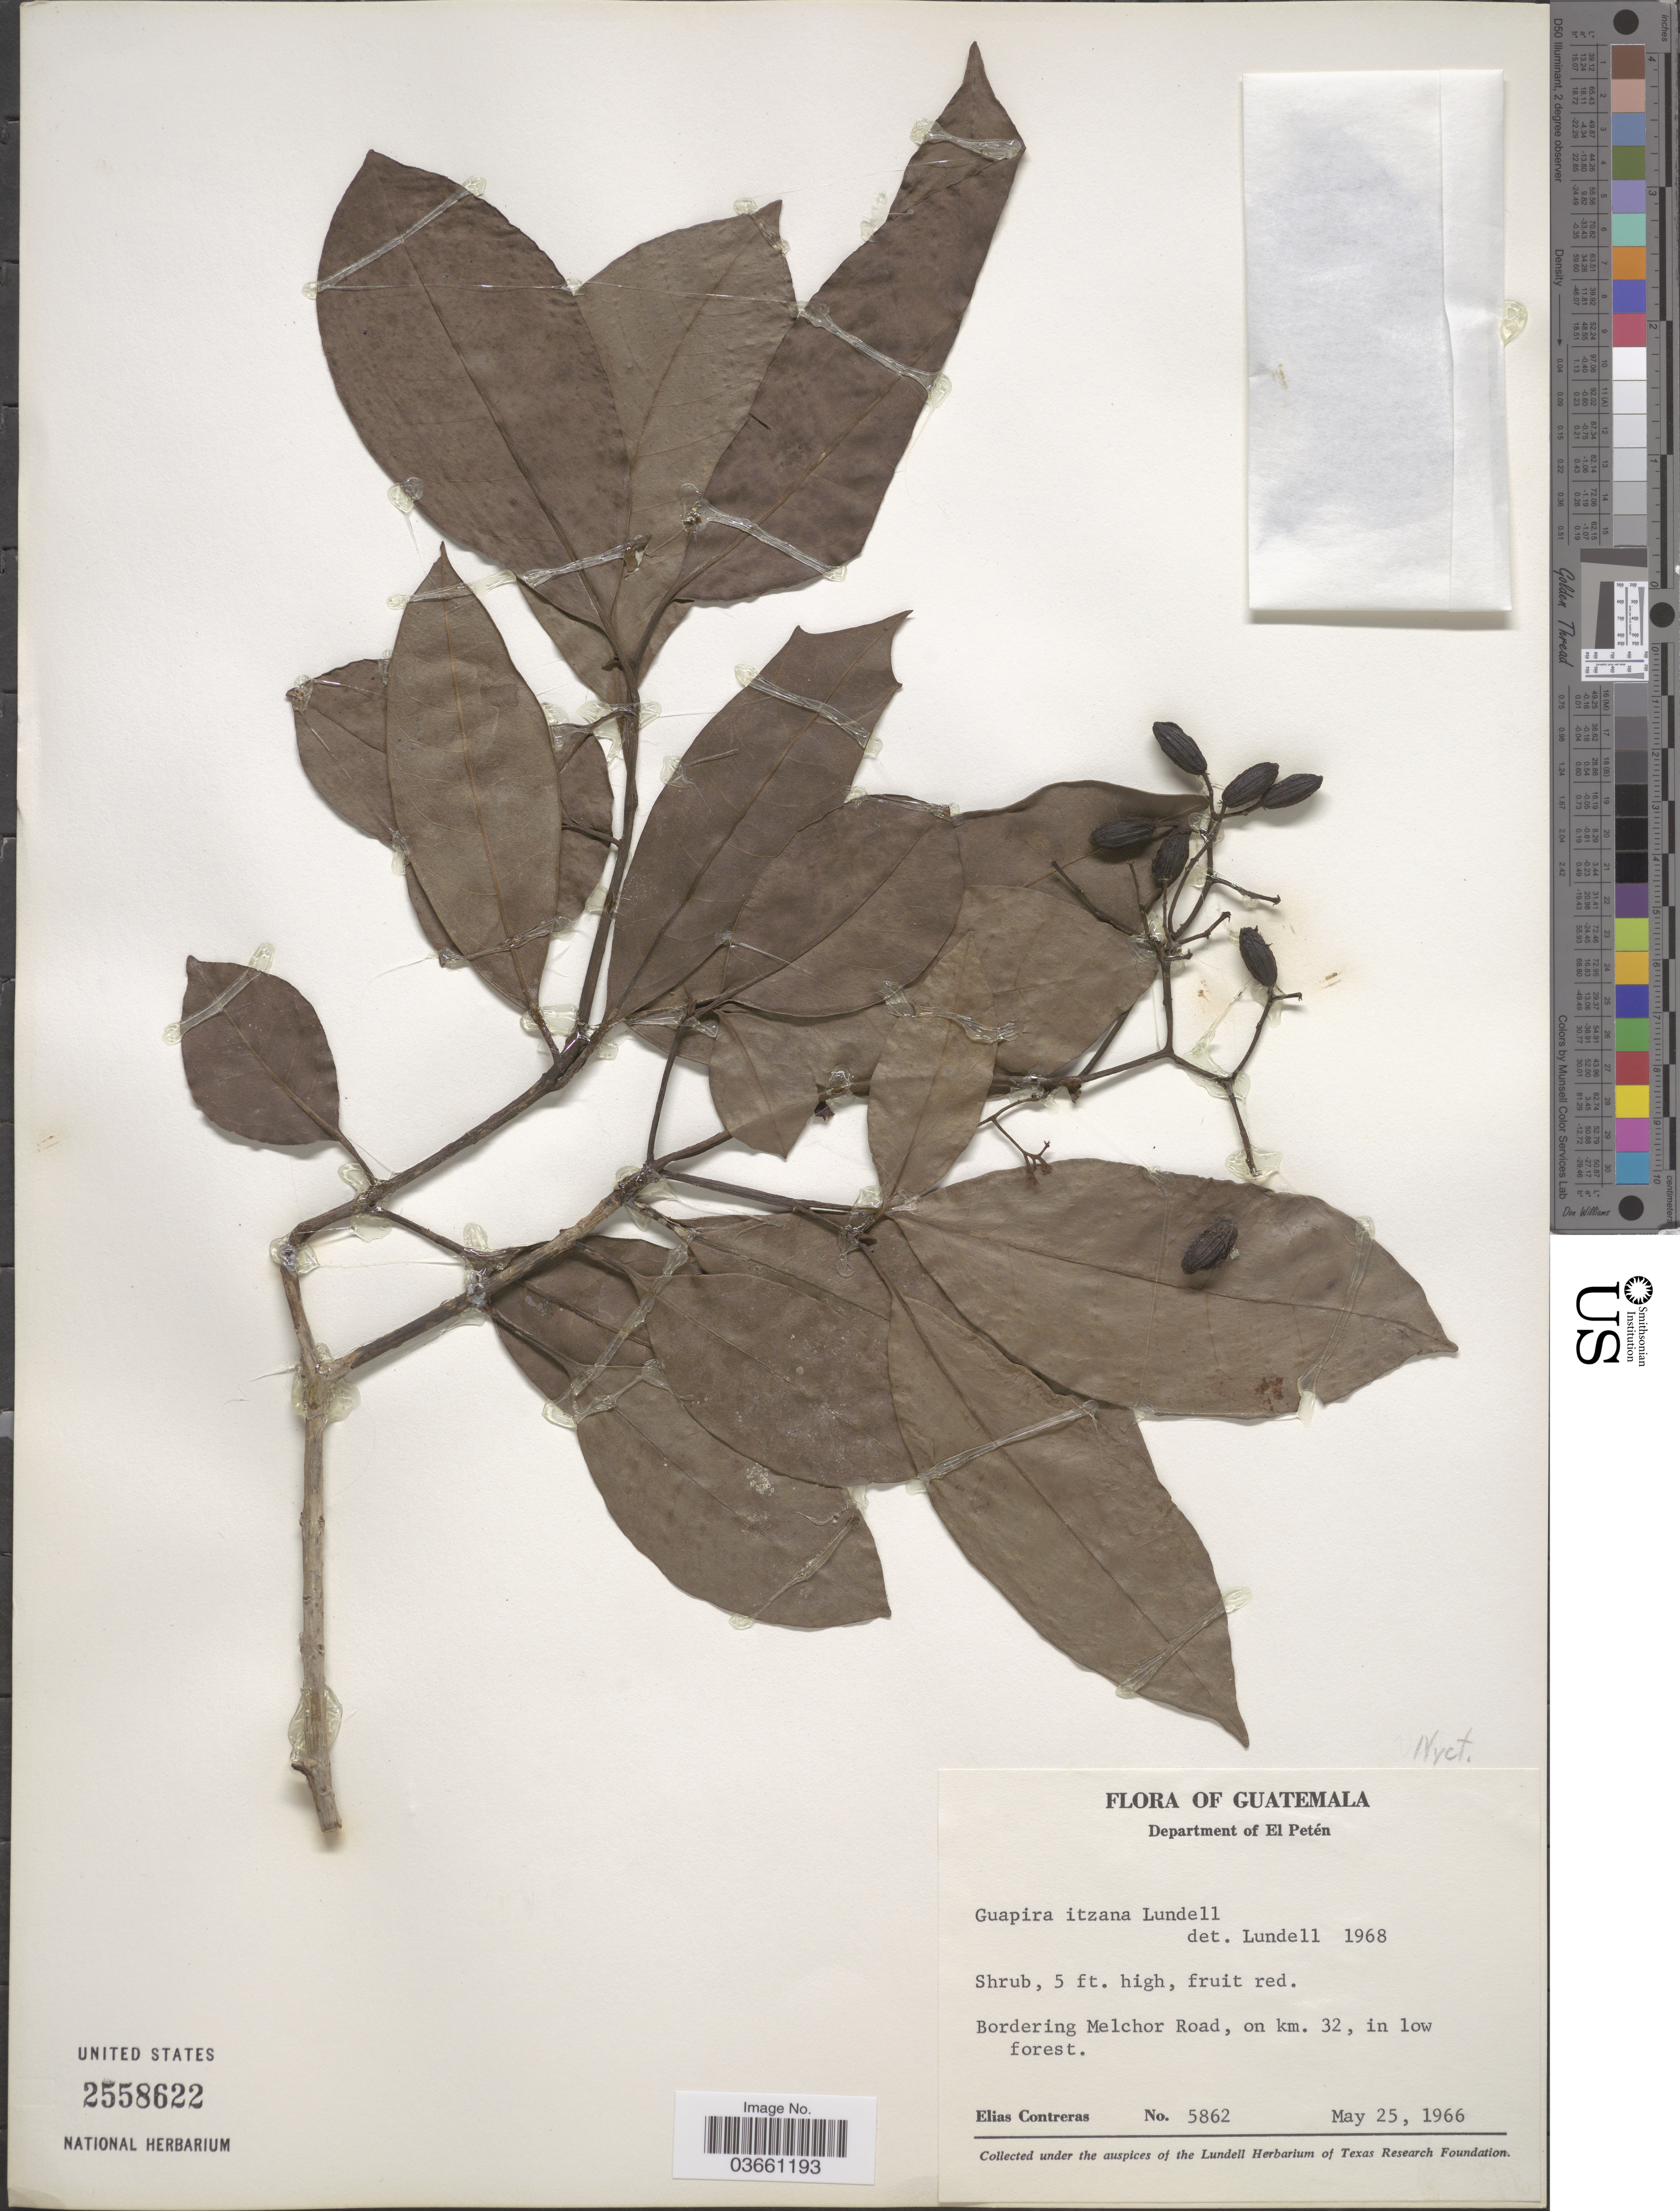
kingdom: Plantae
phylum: Tracheophyta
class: Magnoliopsida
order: Caryophyllales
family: Nyctaginaceae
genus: Guapira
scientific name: Guapira itzana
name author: Lundell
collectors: E. Contreras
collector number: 5862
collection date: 1966-05-25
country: Guatemala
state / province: El Petén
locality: Department of El Petén. Bordering Melchor Road, on km. 32, in low forest.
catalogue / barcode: US 2558622